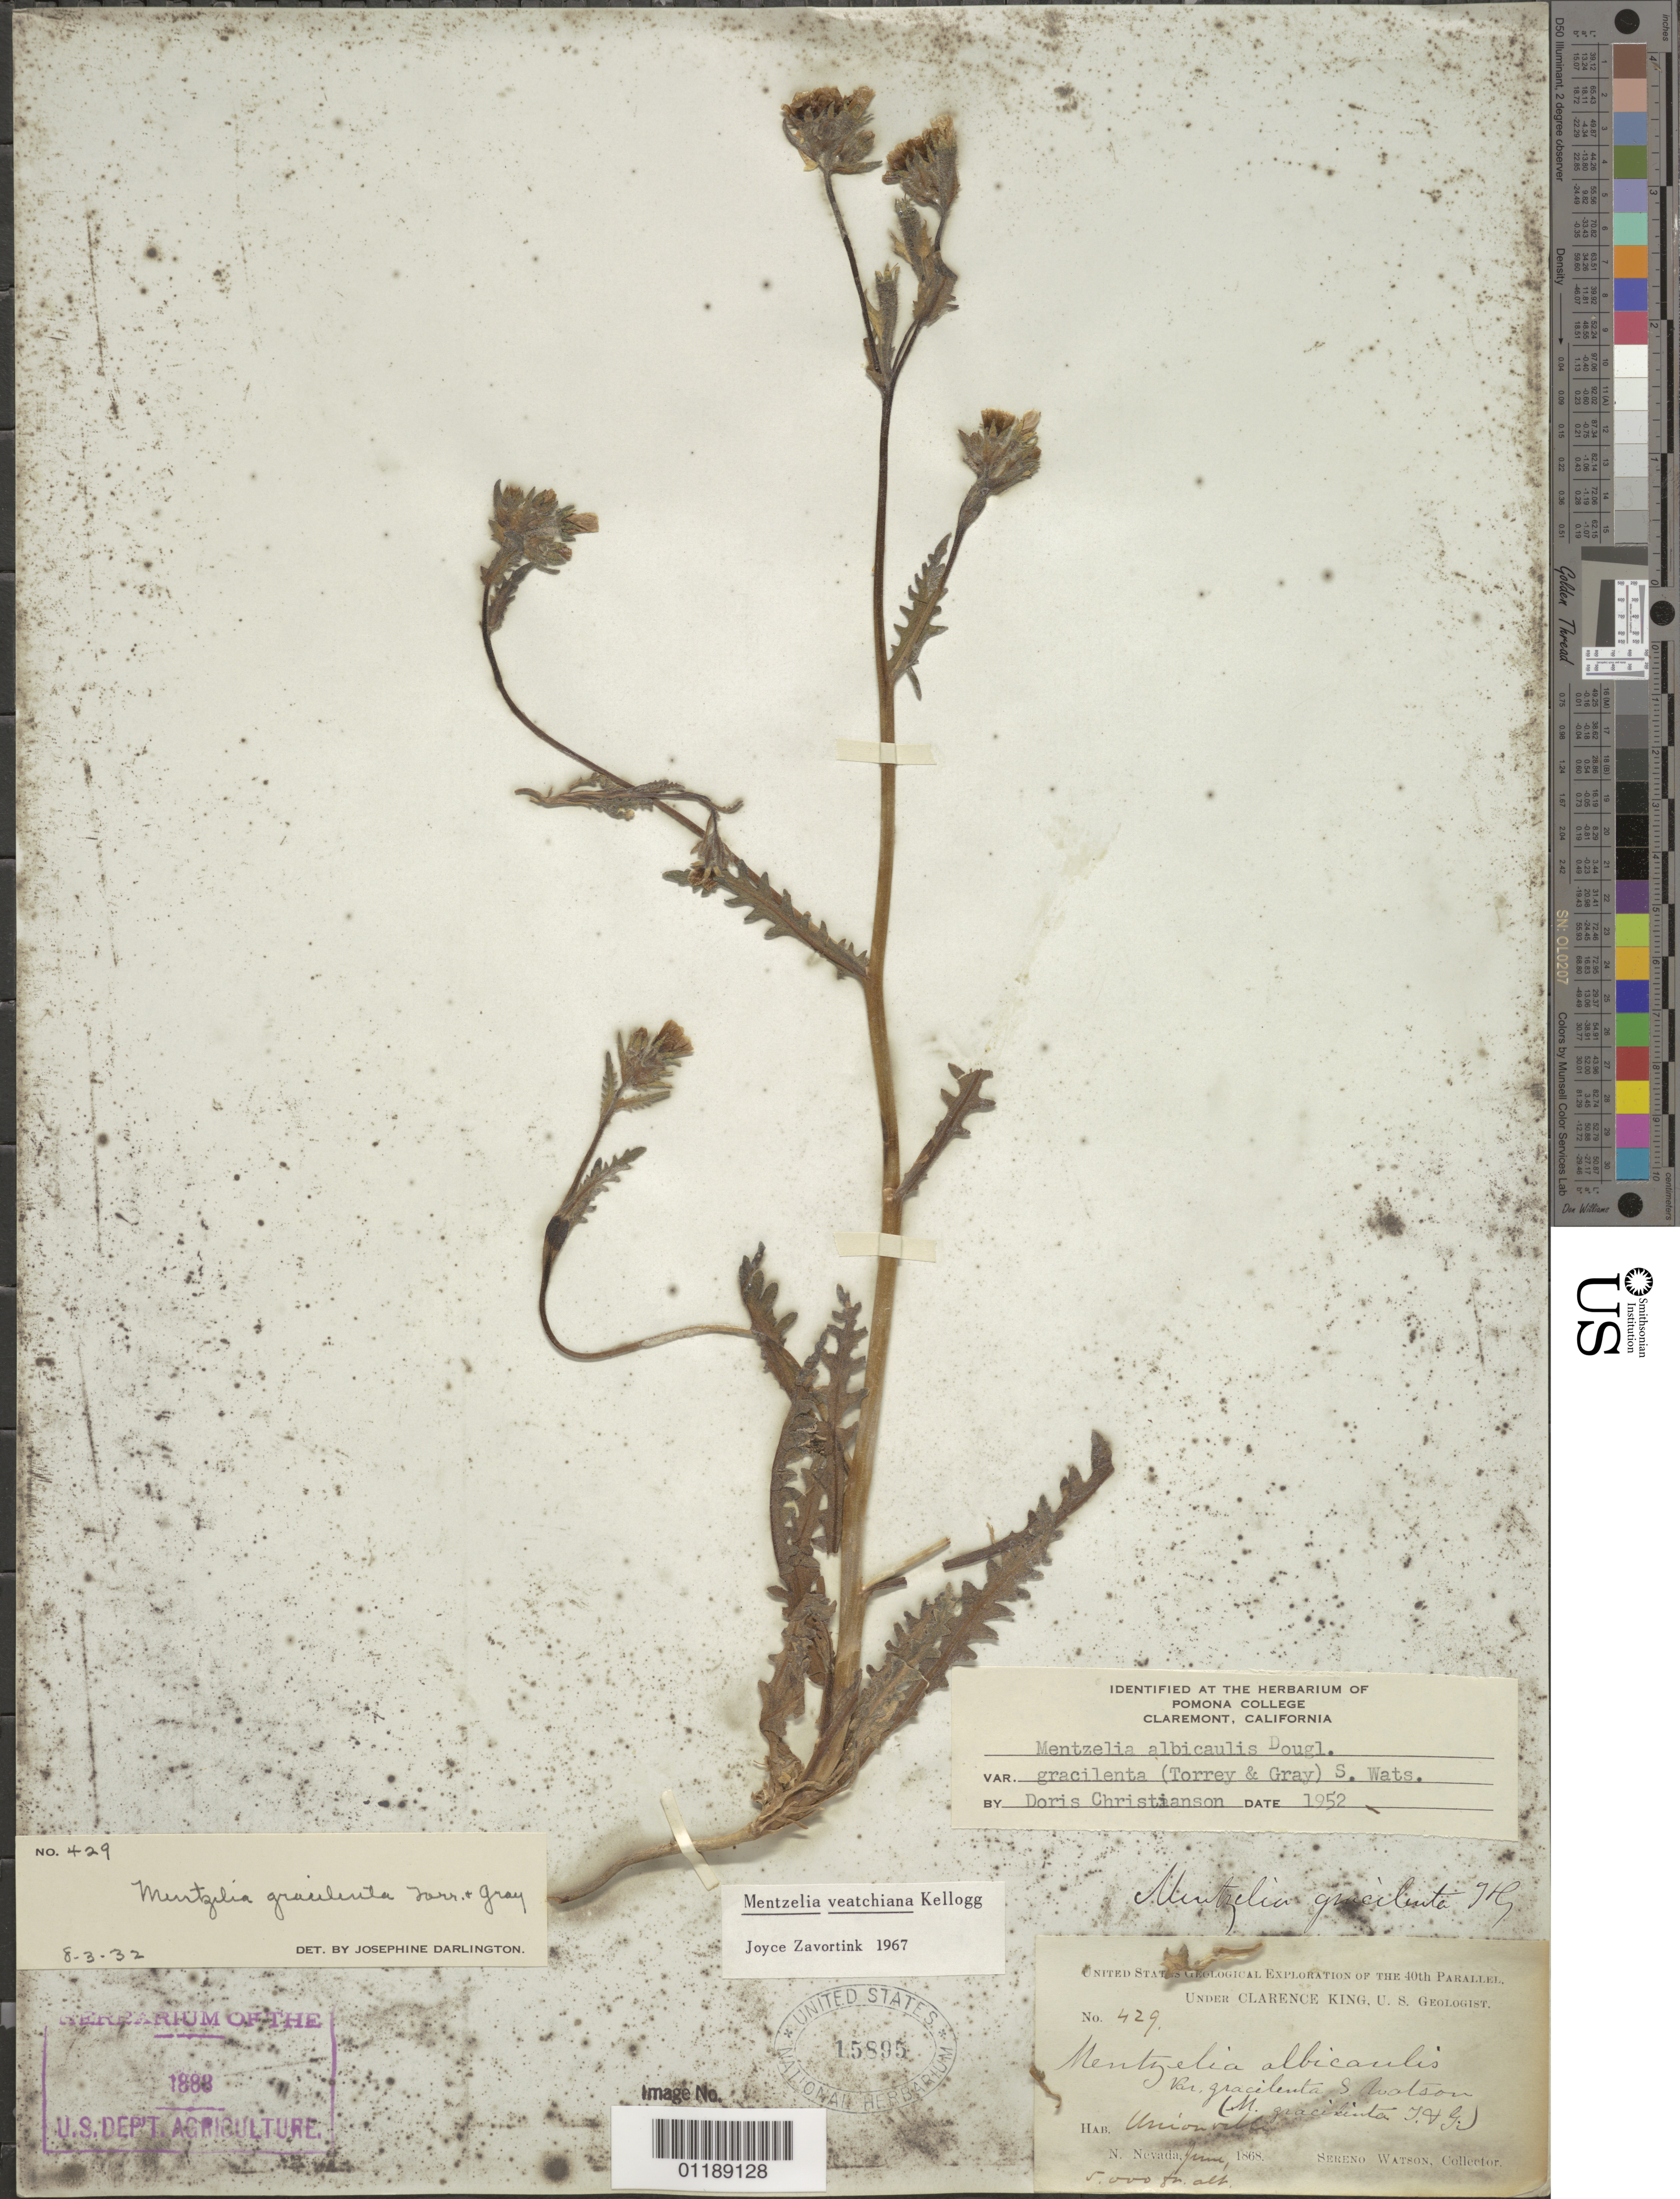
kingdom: Plantae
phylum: Tracheophyta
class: Magnoliopsida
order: Cornales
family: Loasaceae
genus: Mentzelia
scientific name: Mentzelia veatchiana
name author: Kellogg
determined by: Zavortink, J. E.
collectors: S. Watson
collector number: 429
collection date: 1868-06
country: United States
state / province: Nevada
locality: Unionville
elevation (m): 1524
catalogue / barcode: US 15895